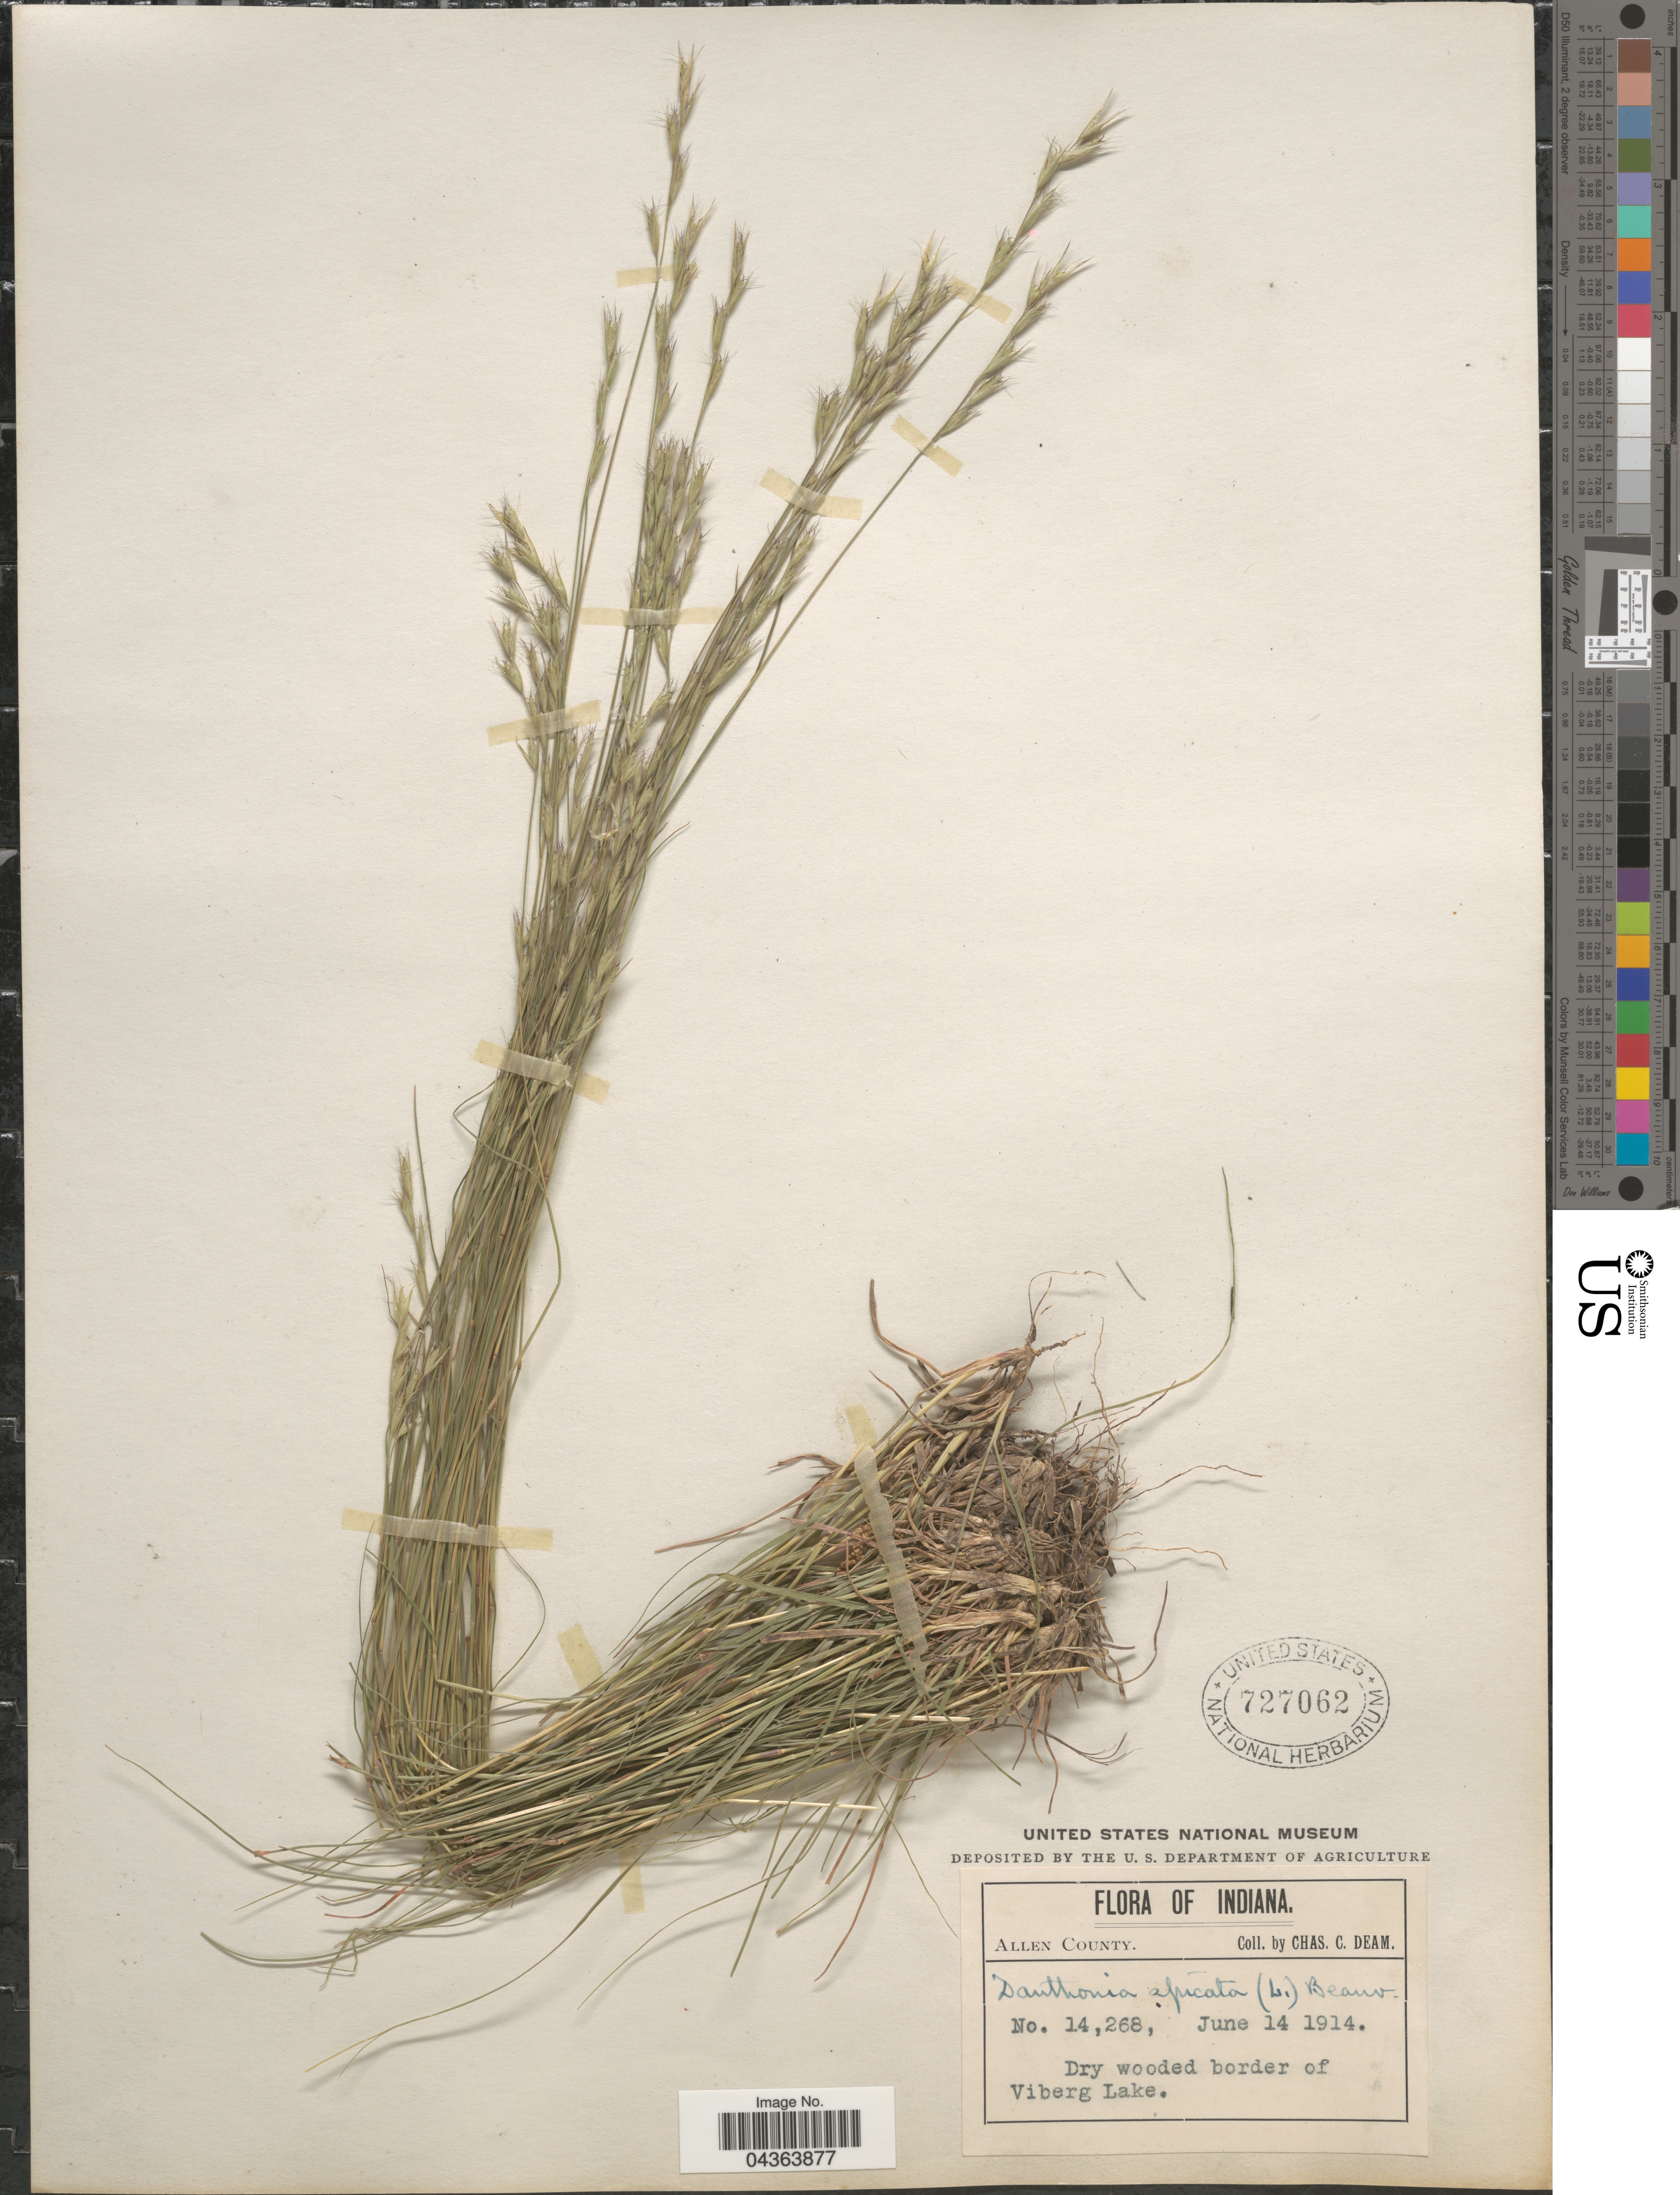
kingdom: Plantae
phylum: Tracheophyta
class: Liliopsida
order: Poales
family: Poaceae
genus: Danthonia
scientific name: Danthonia spicata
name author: (L.) P. Beauv. ex Roem. & Schult.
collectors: C. C. Deam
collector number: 14268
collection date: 1914-06-14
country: United States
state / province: Indiana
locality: Allen County. Dry wooded border of Viberg Lake.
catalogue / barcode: US 727062